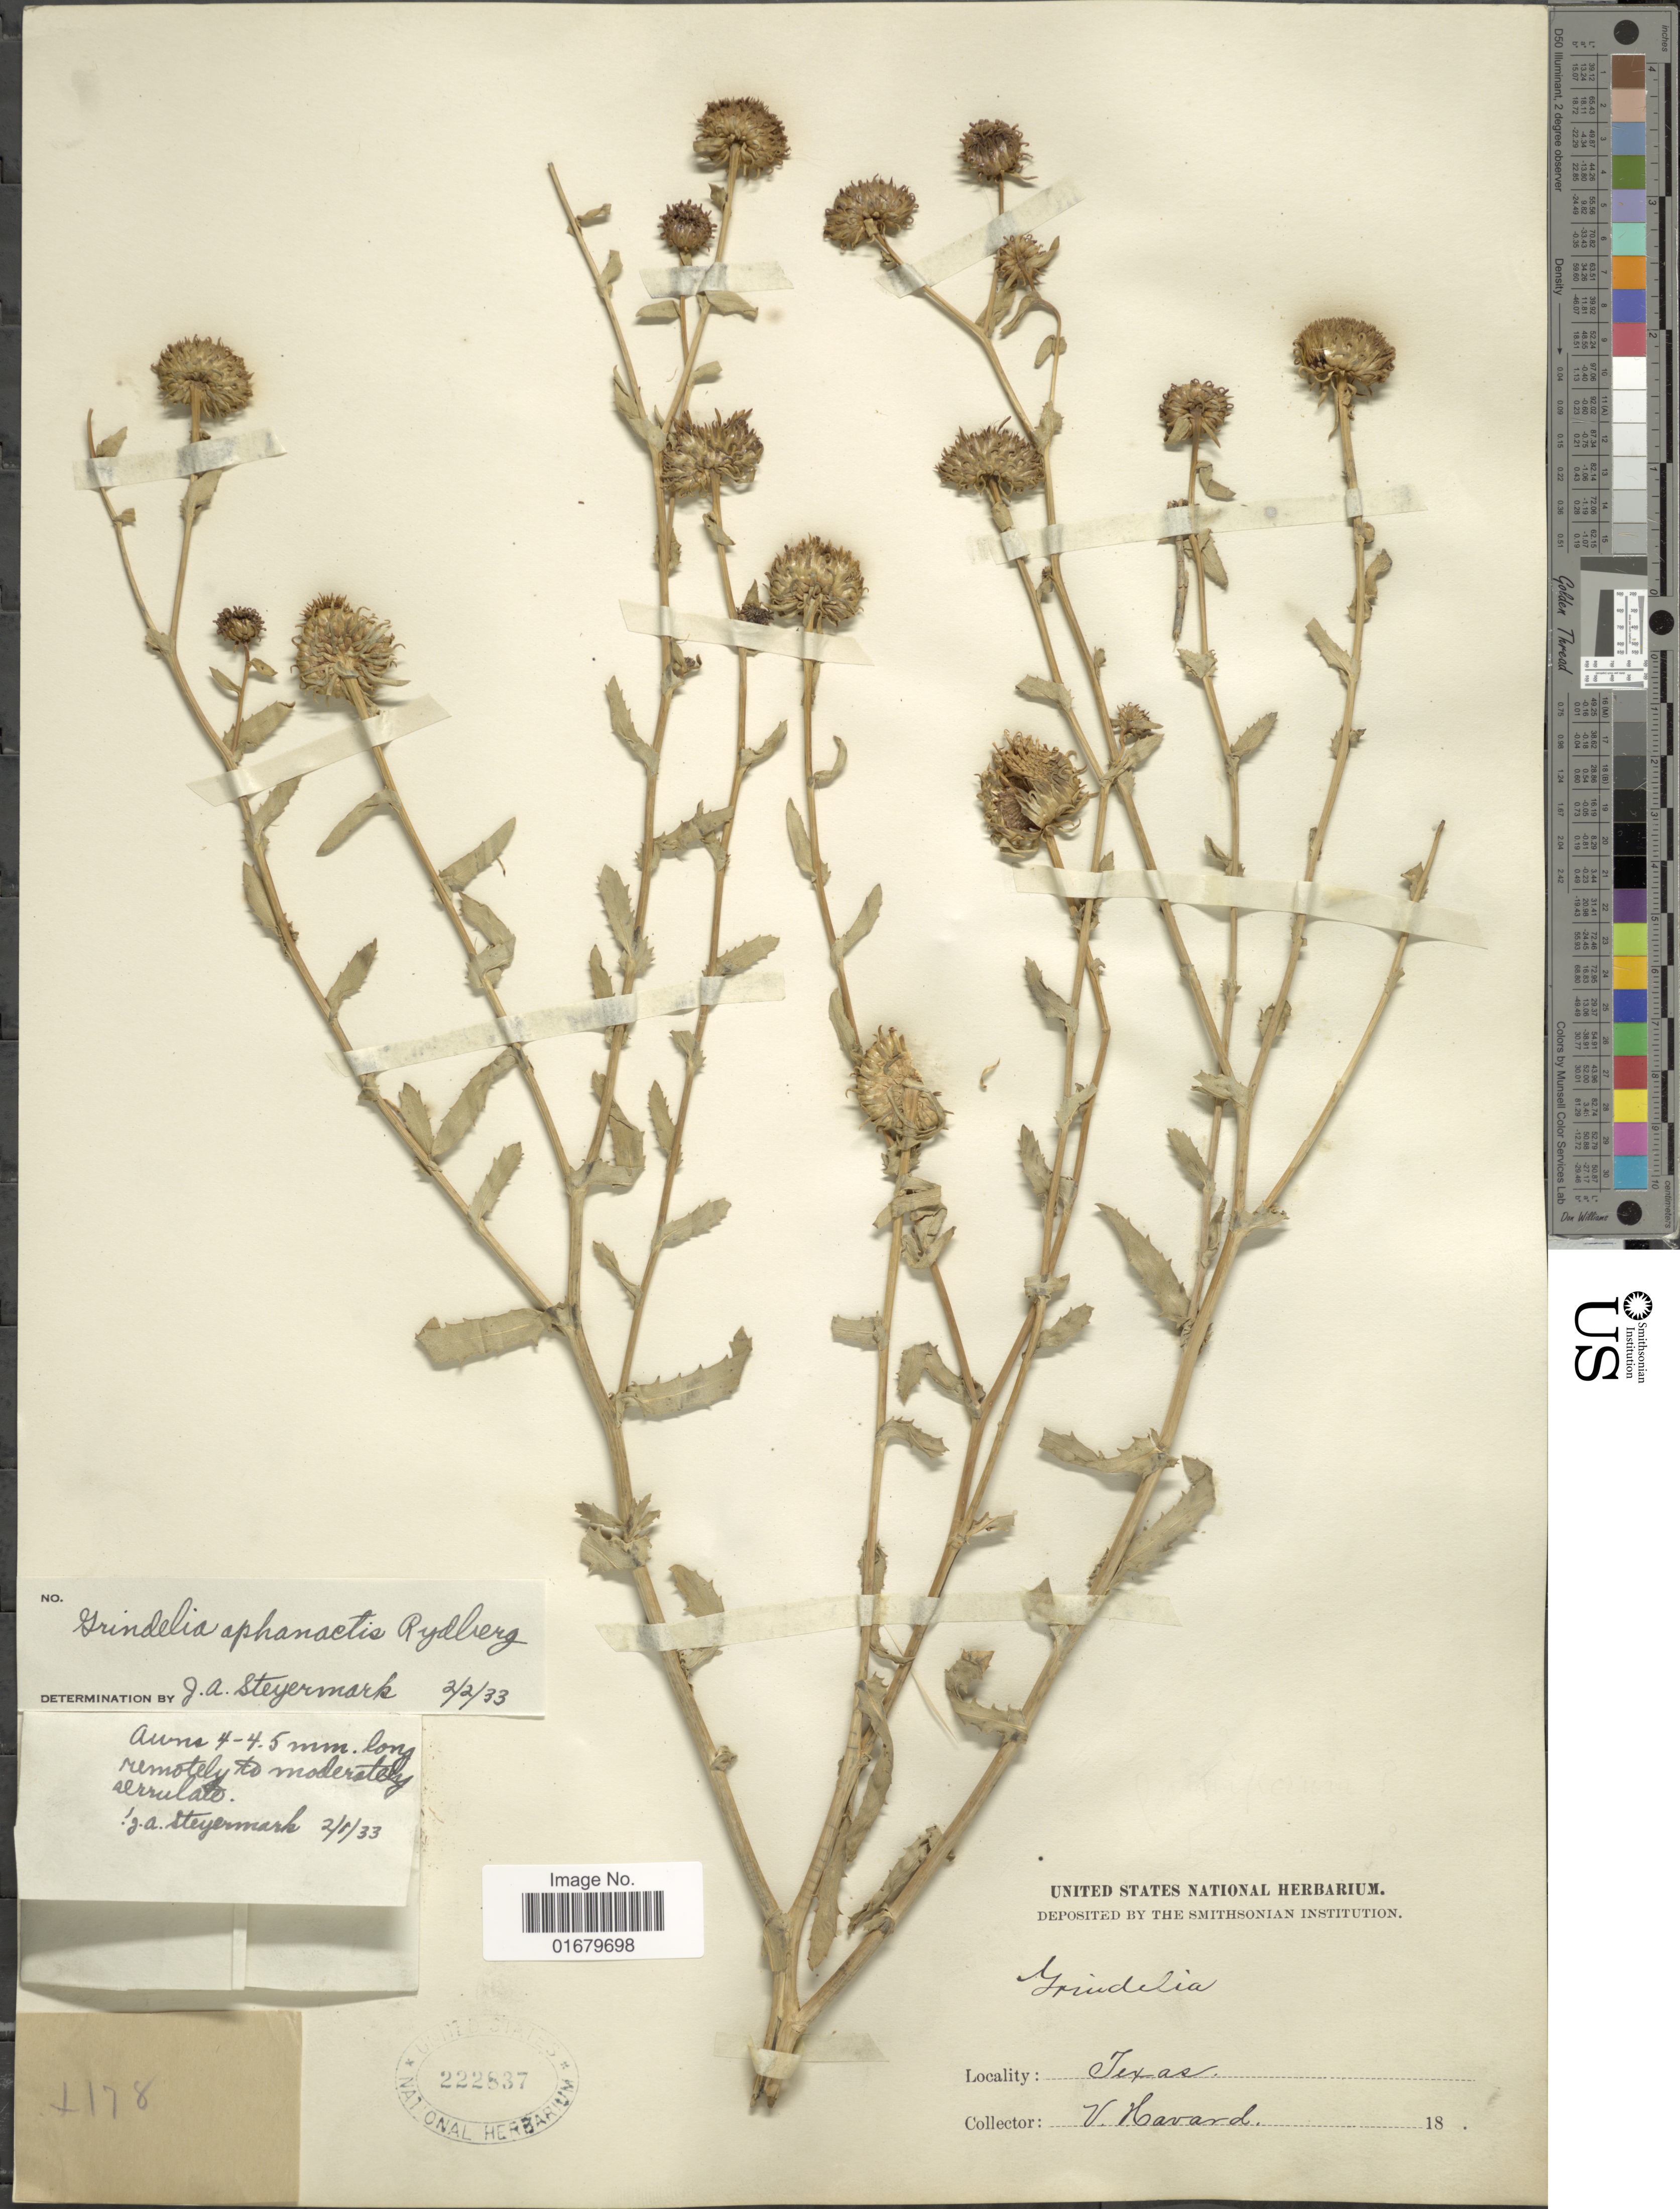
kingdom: Plantae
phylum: Tracheophyta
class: Magnoliopsida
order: Asterales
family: Asteraceae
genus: Grindelia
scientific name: Grindelia aphanactis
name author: Rydb.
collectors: V. Havard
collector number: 4178*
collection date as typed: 18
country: United States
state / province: Texas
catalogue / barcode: US 222837